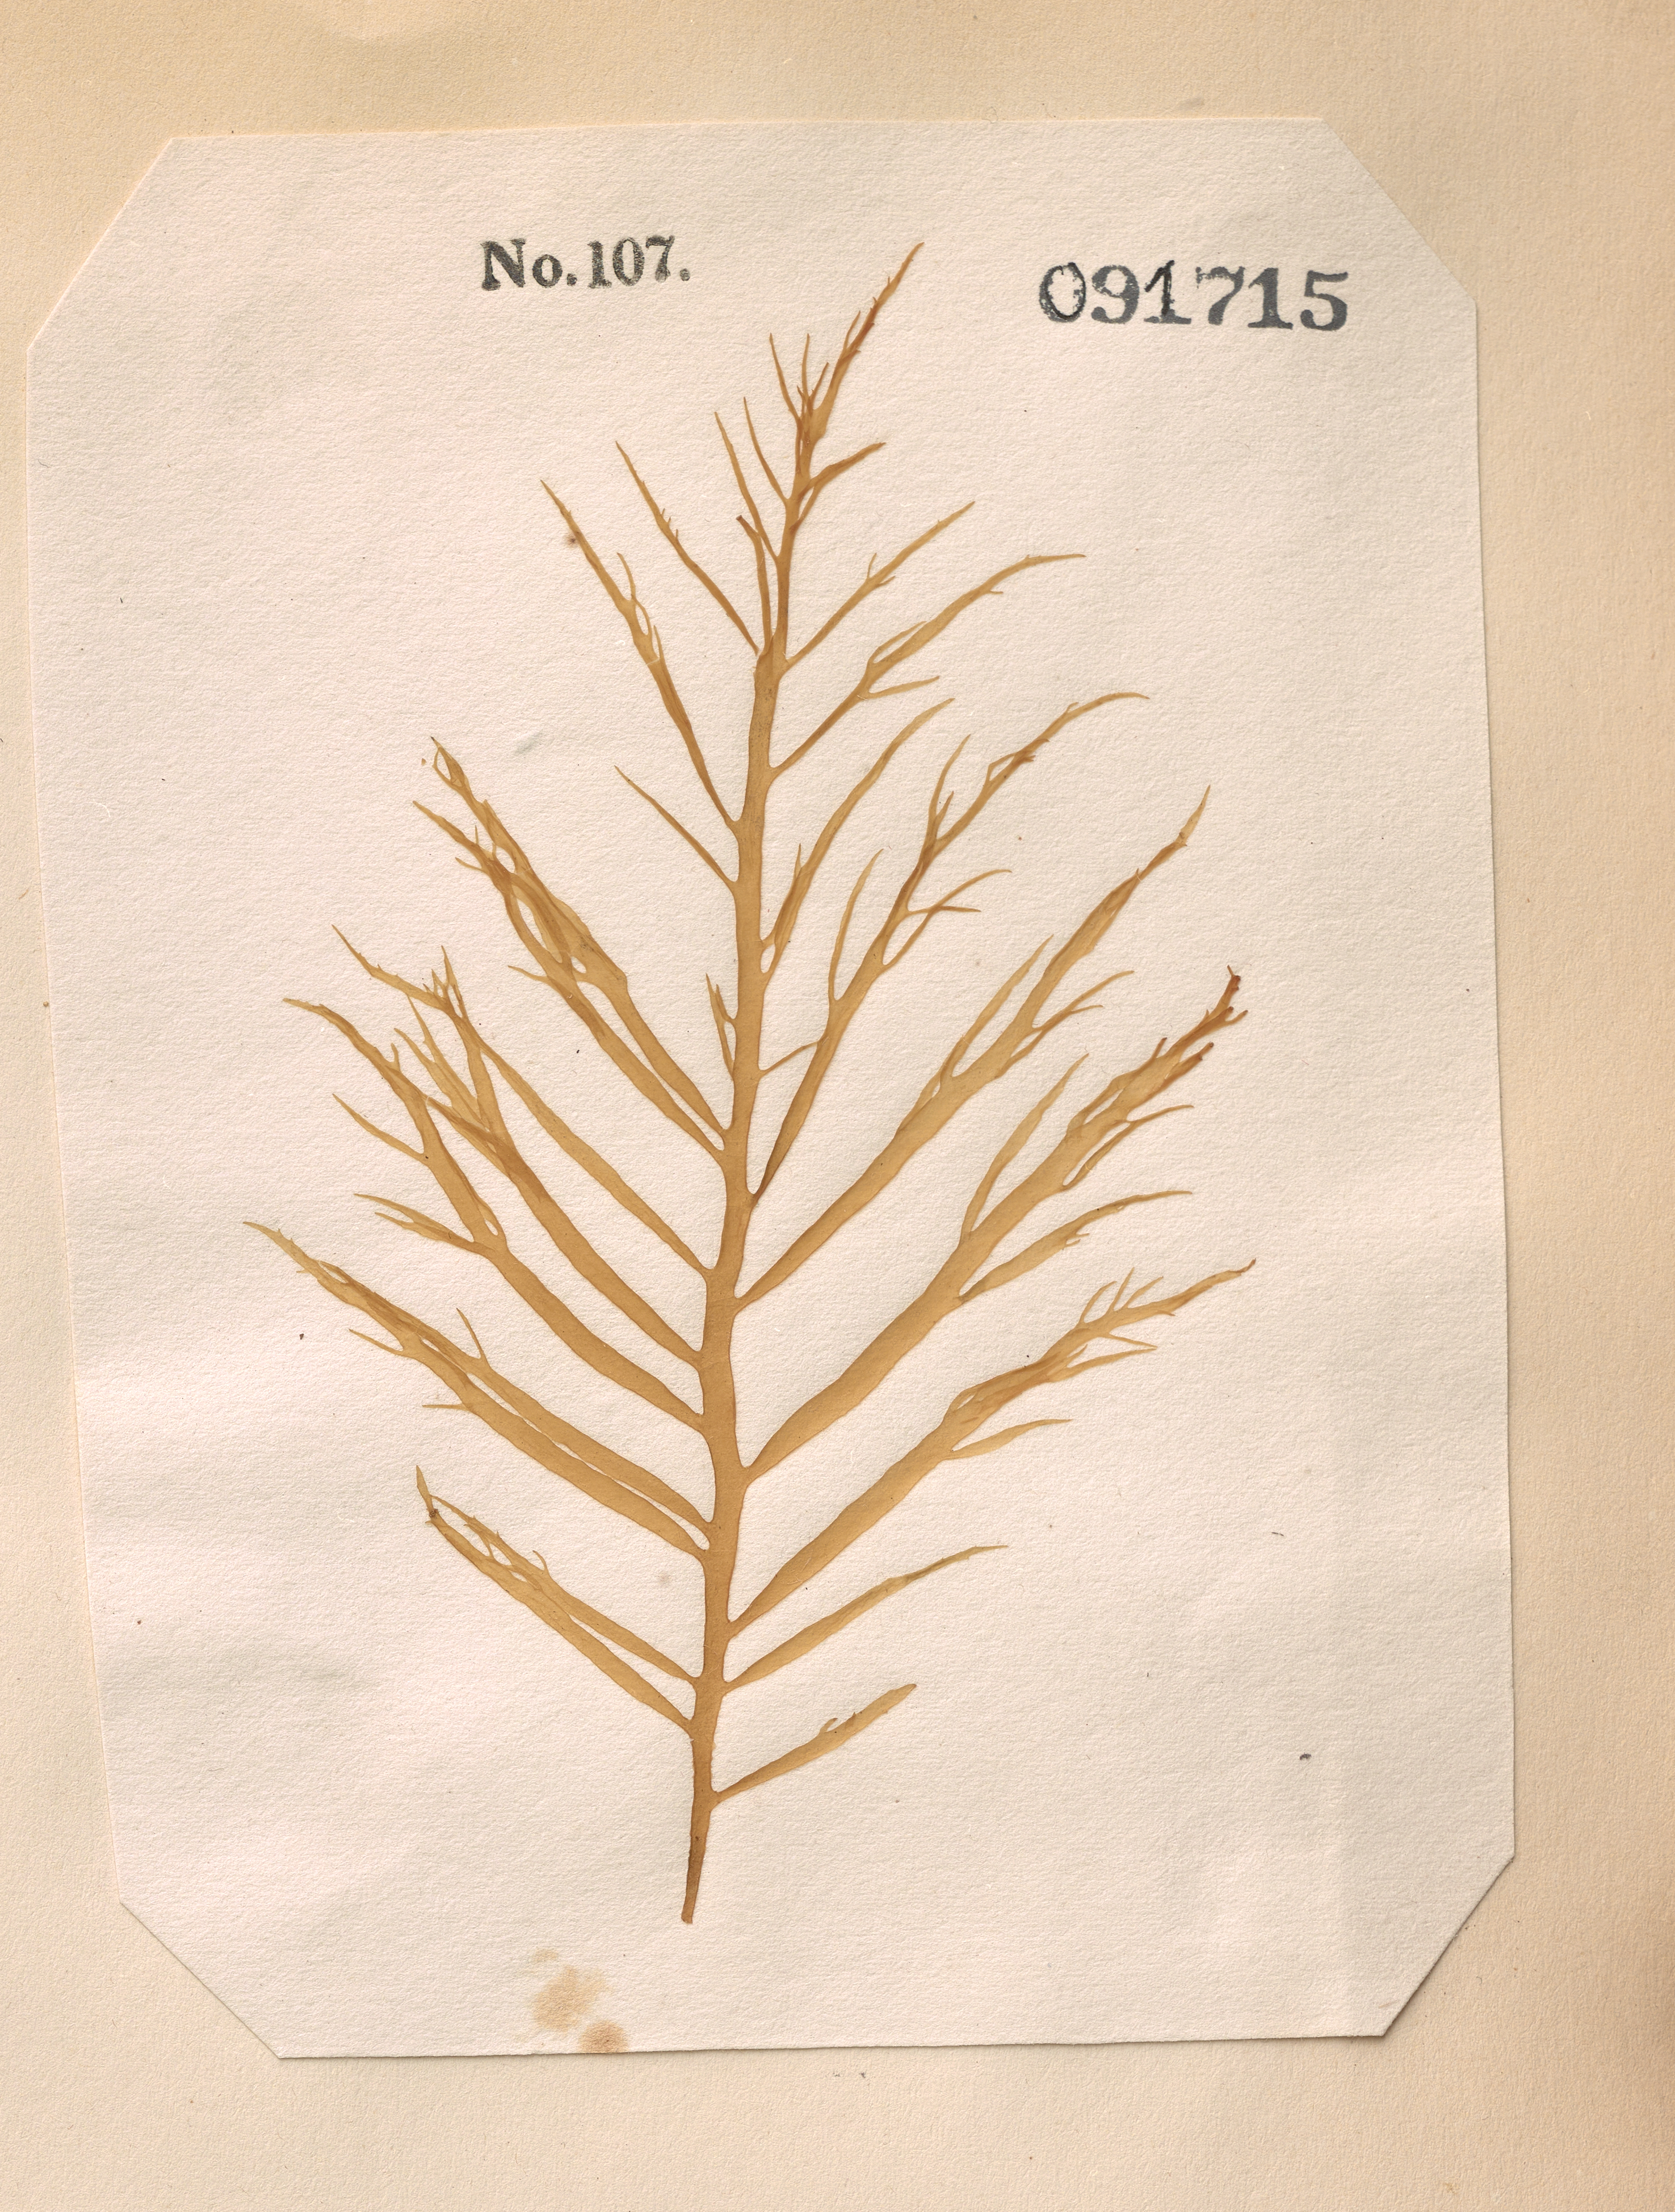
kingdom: Plantae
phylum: Rhodophyta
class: Florideophyceae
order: Gigartinales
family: Gigartinaceae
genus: Gigartina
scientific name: Gigartina baileyi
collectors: C. Durant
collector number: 107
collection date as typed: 1850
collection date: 1850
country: United States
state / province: New Jersey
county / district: Hudson County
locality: Kavon Point, 3 miles south of Jersey City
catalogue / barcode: US 91715